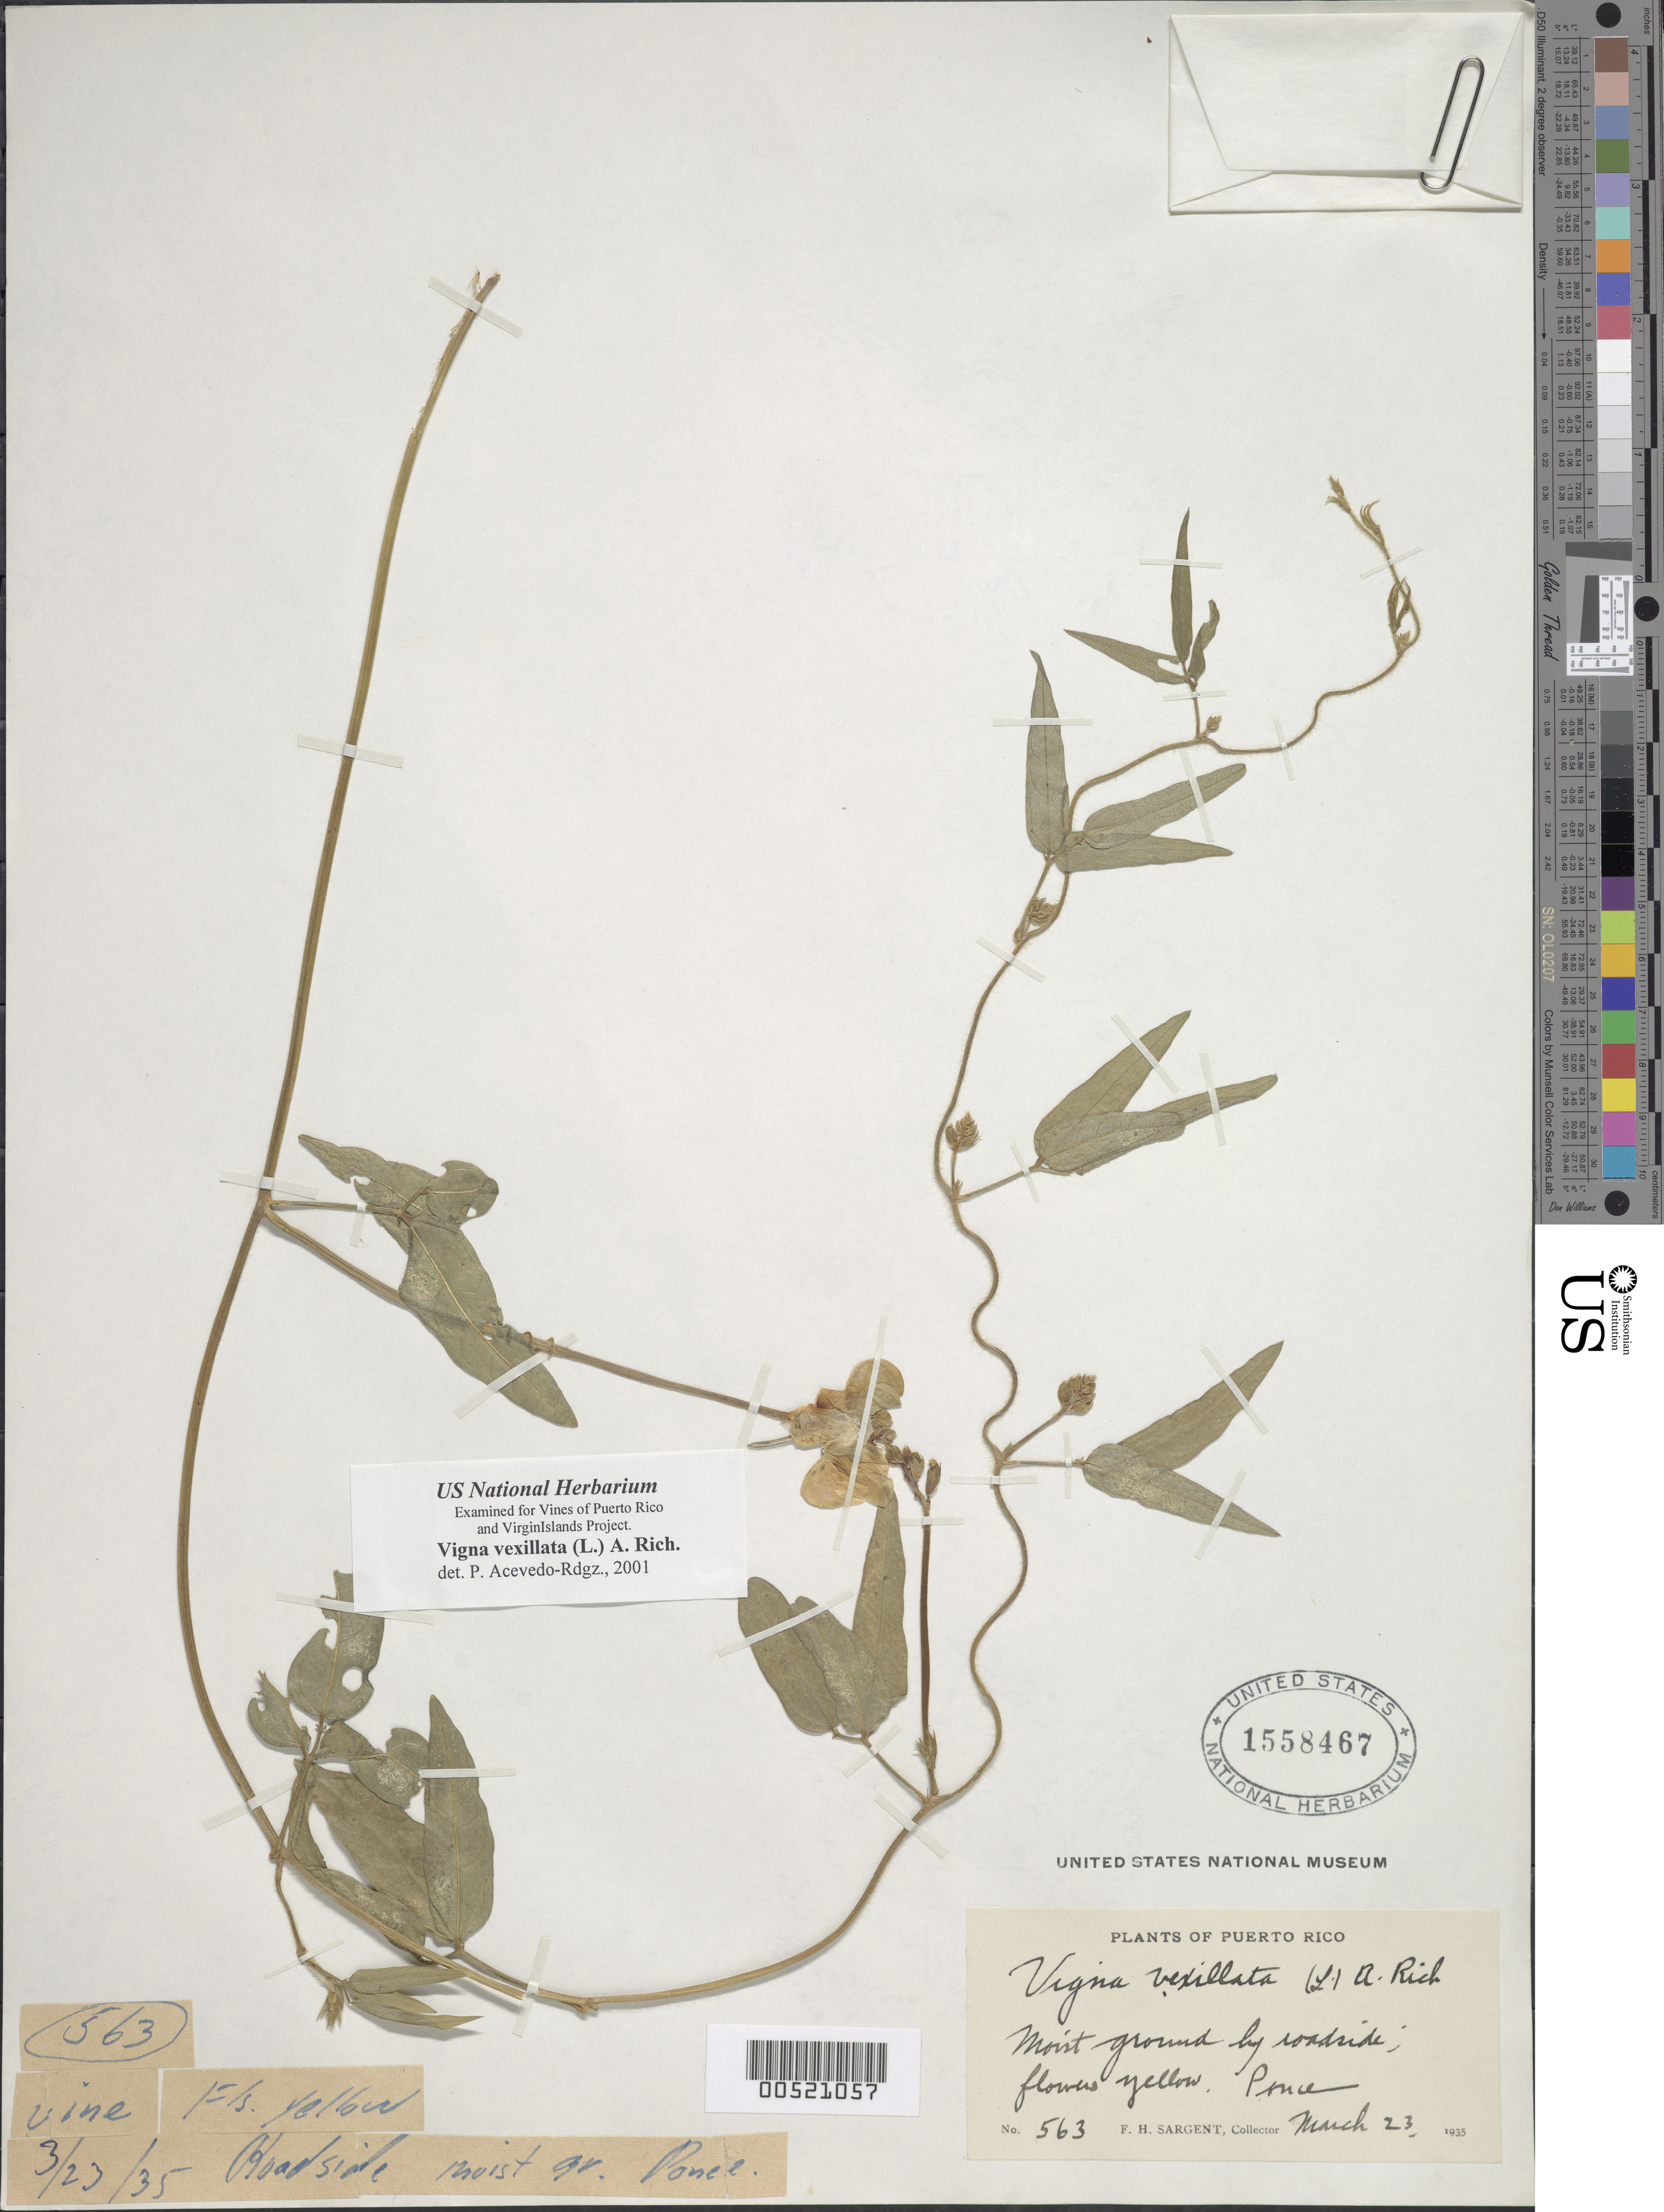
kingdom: Plantae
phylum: Tracheophyta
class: Magnoliopsida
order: Fabales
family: Fabaceae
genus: Vigna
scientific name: Vigna vexillata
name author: (L.) A. Rich.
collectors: F. H. Sargent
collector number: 563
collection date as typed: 23 Mar 1935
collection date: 1935-03-23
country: Puerto Rico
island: Greater Antilles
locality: Ponce.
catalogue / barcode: US 1558467